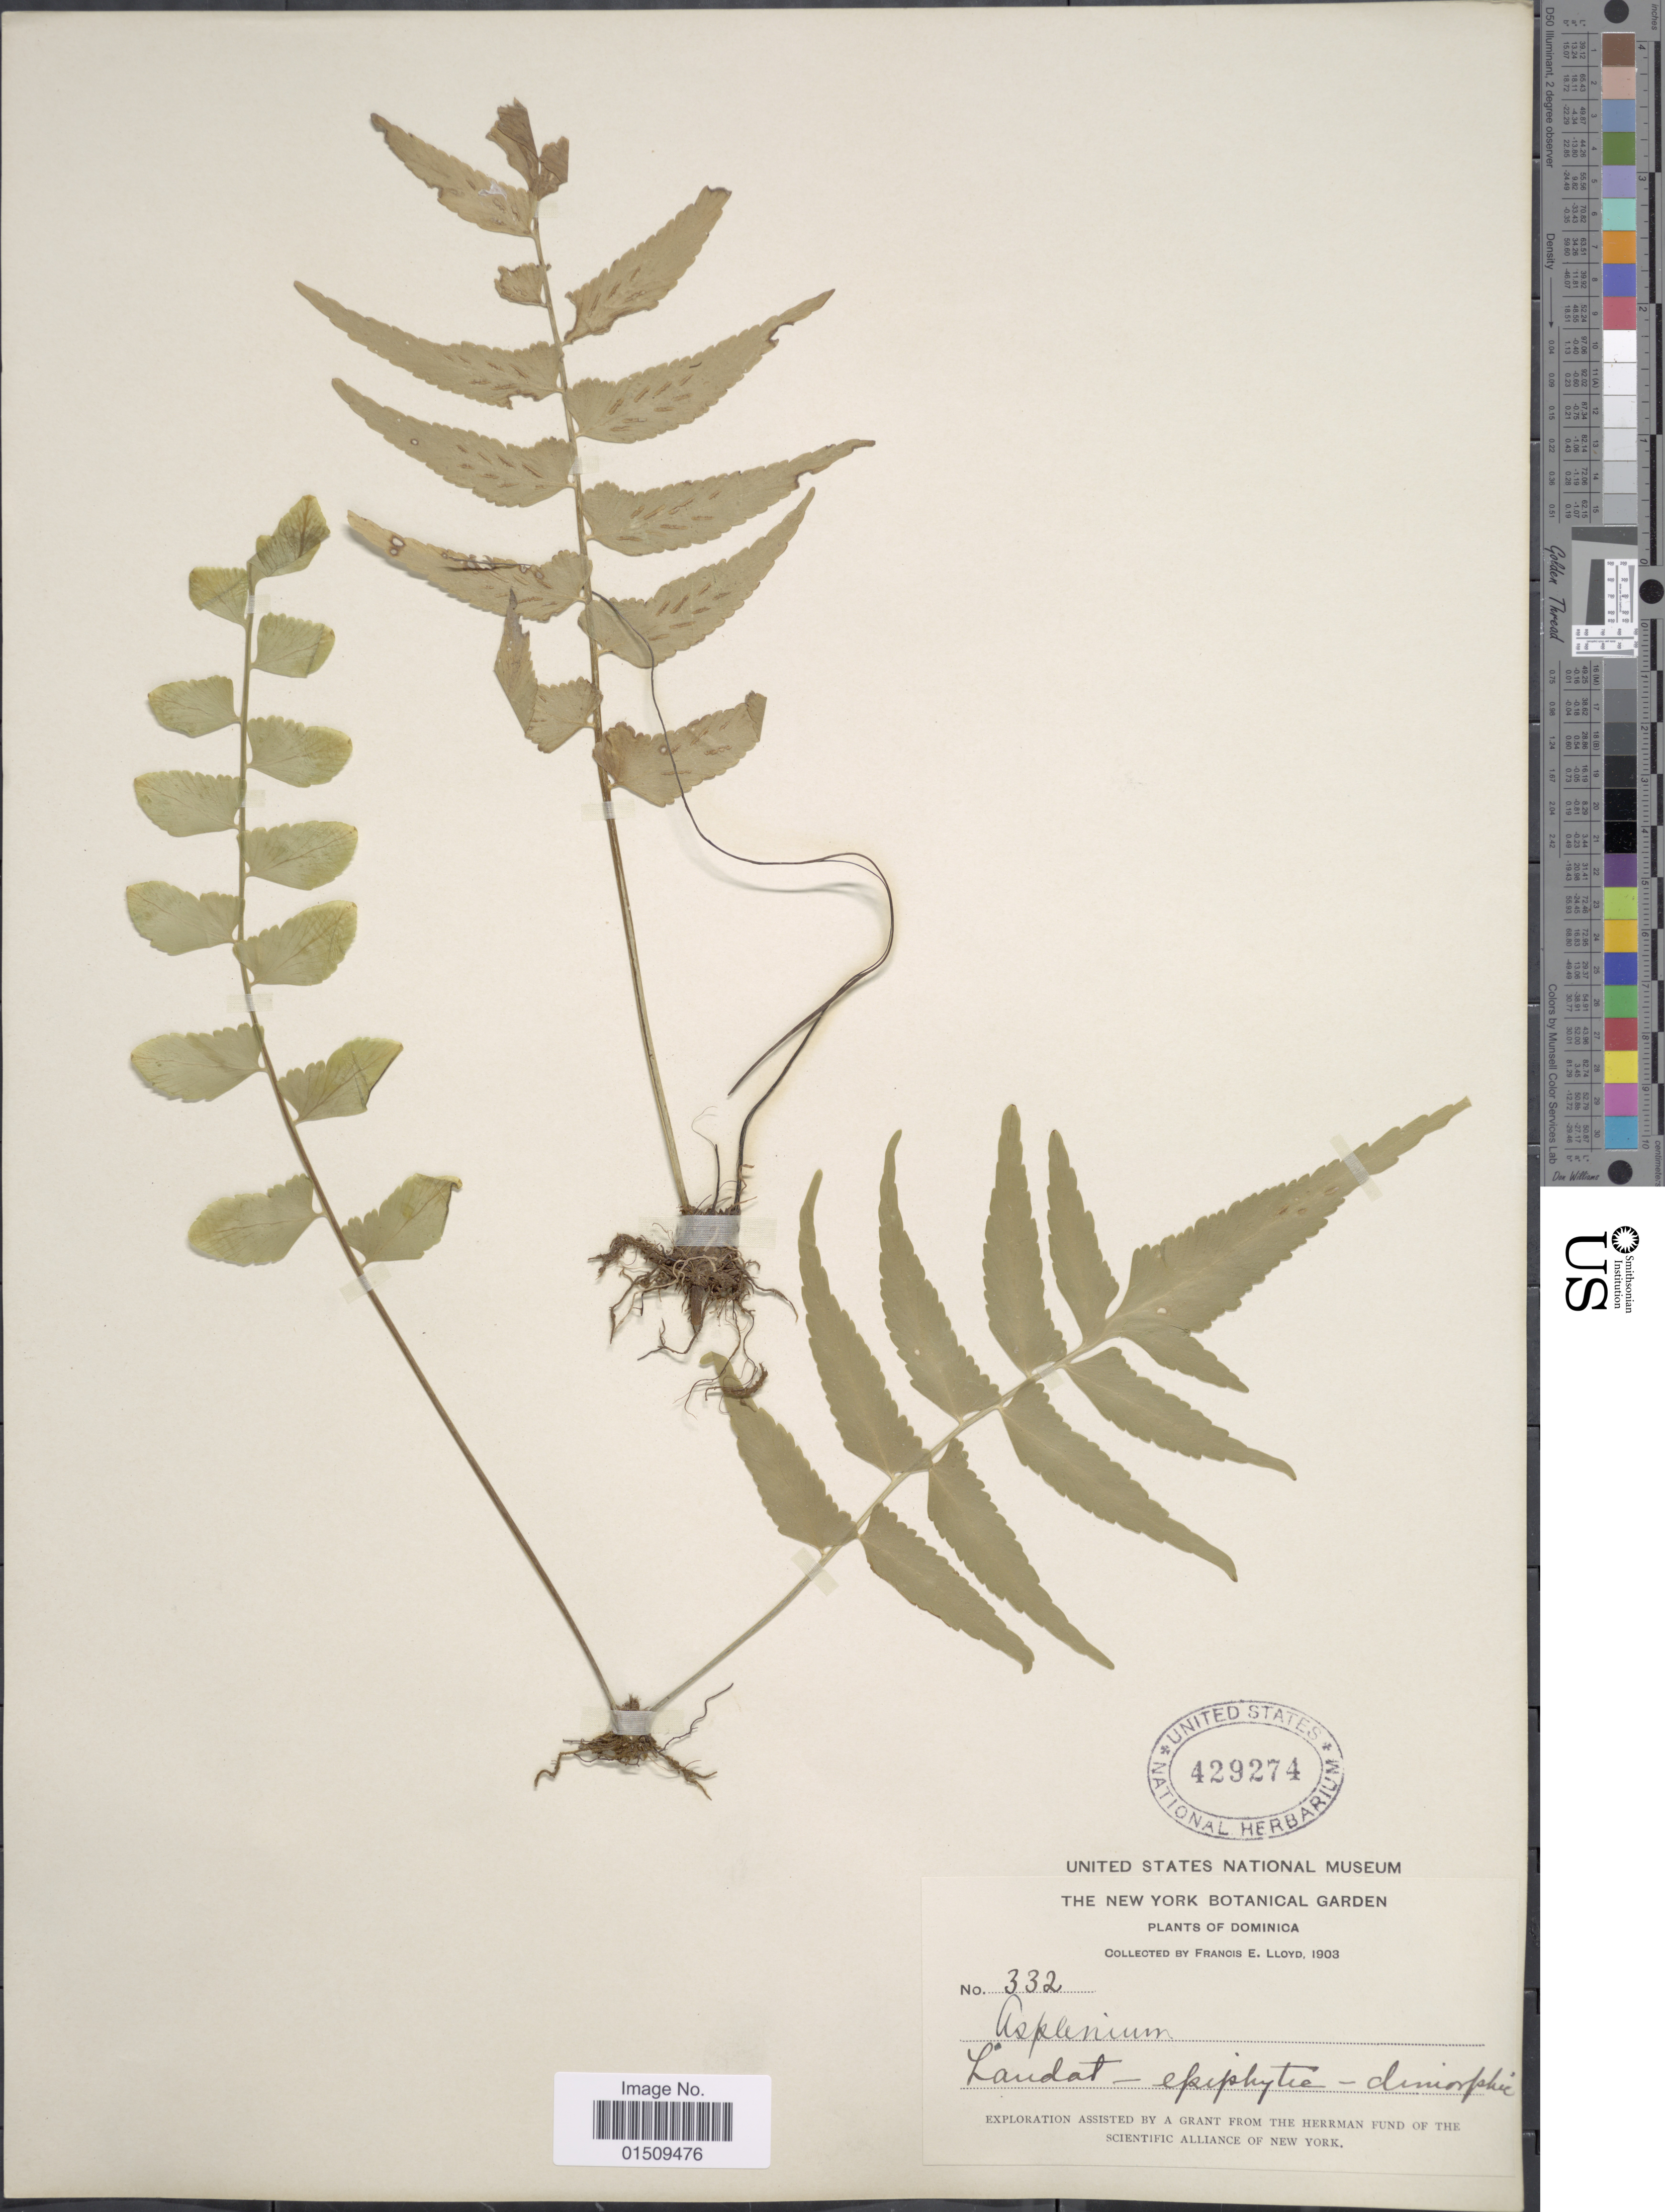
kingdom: Plantae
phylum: Tracheophyta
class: Polypodiopsida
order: Polypodiales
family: Aspleniaceae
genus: Asplenium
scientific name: Asplenium salicifolium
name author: L.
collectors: Lloyd, C. E.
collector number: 332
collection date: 1903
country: Dominica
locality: Dominca.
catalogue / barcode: US 429274